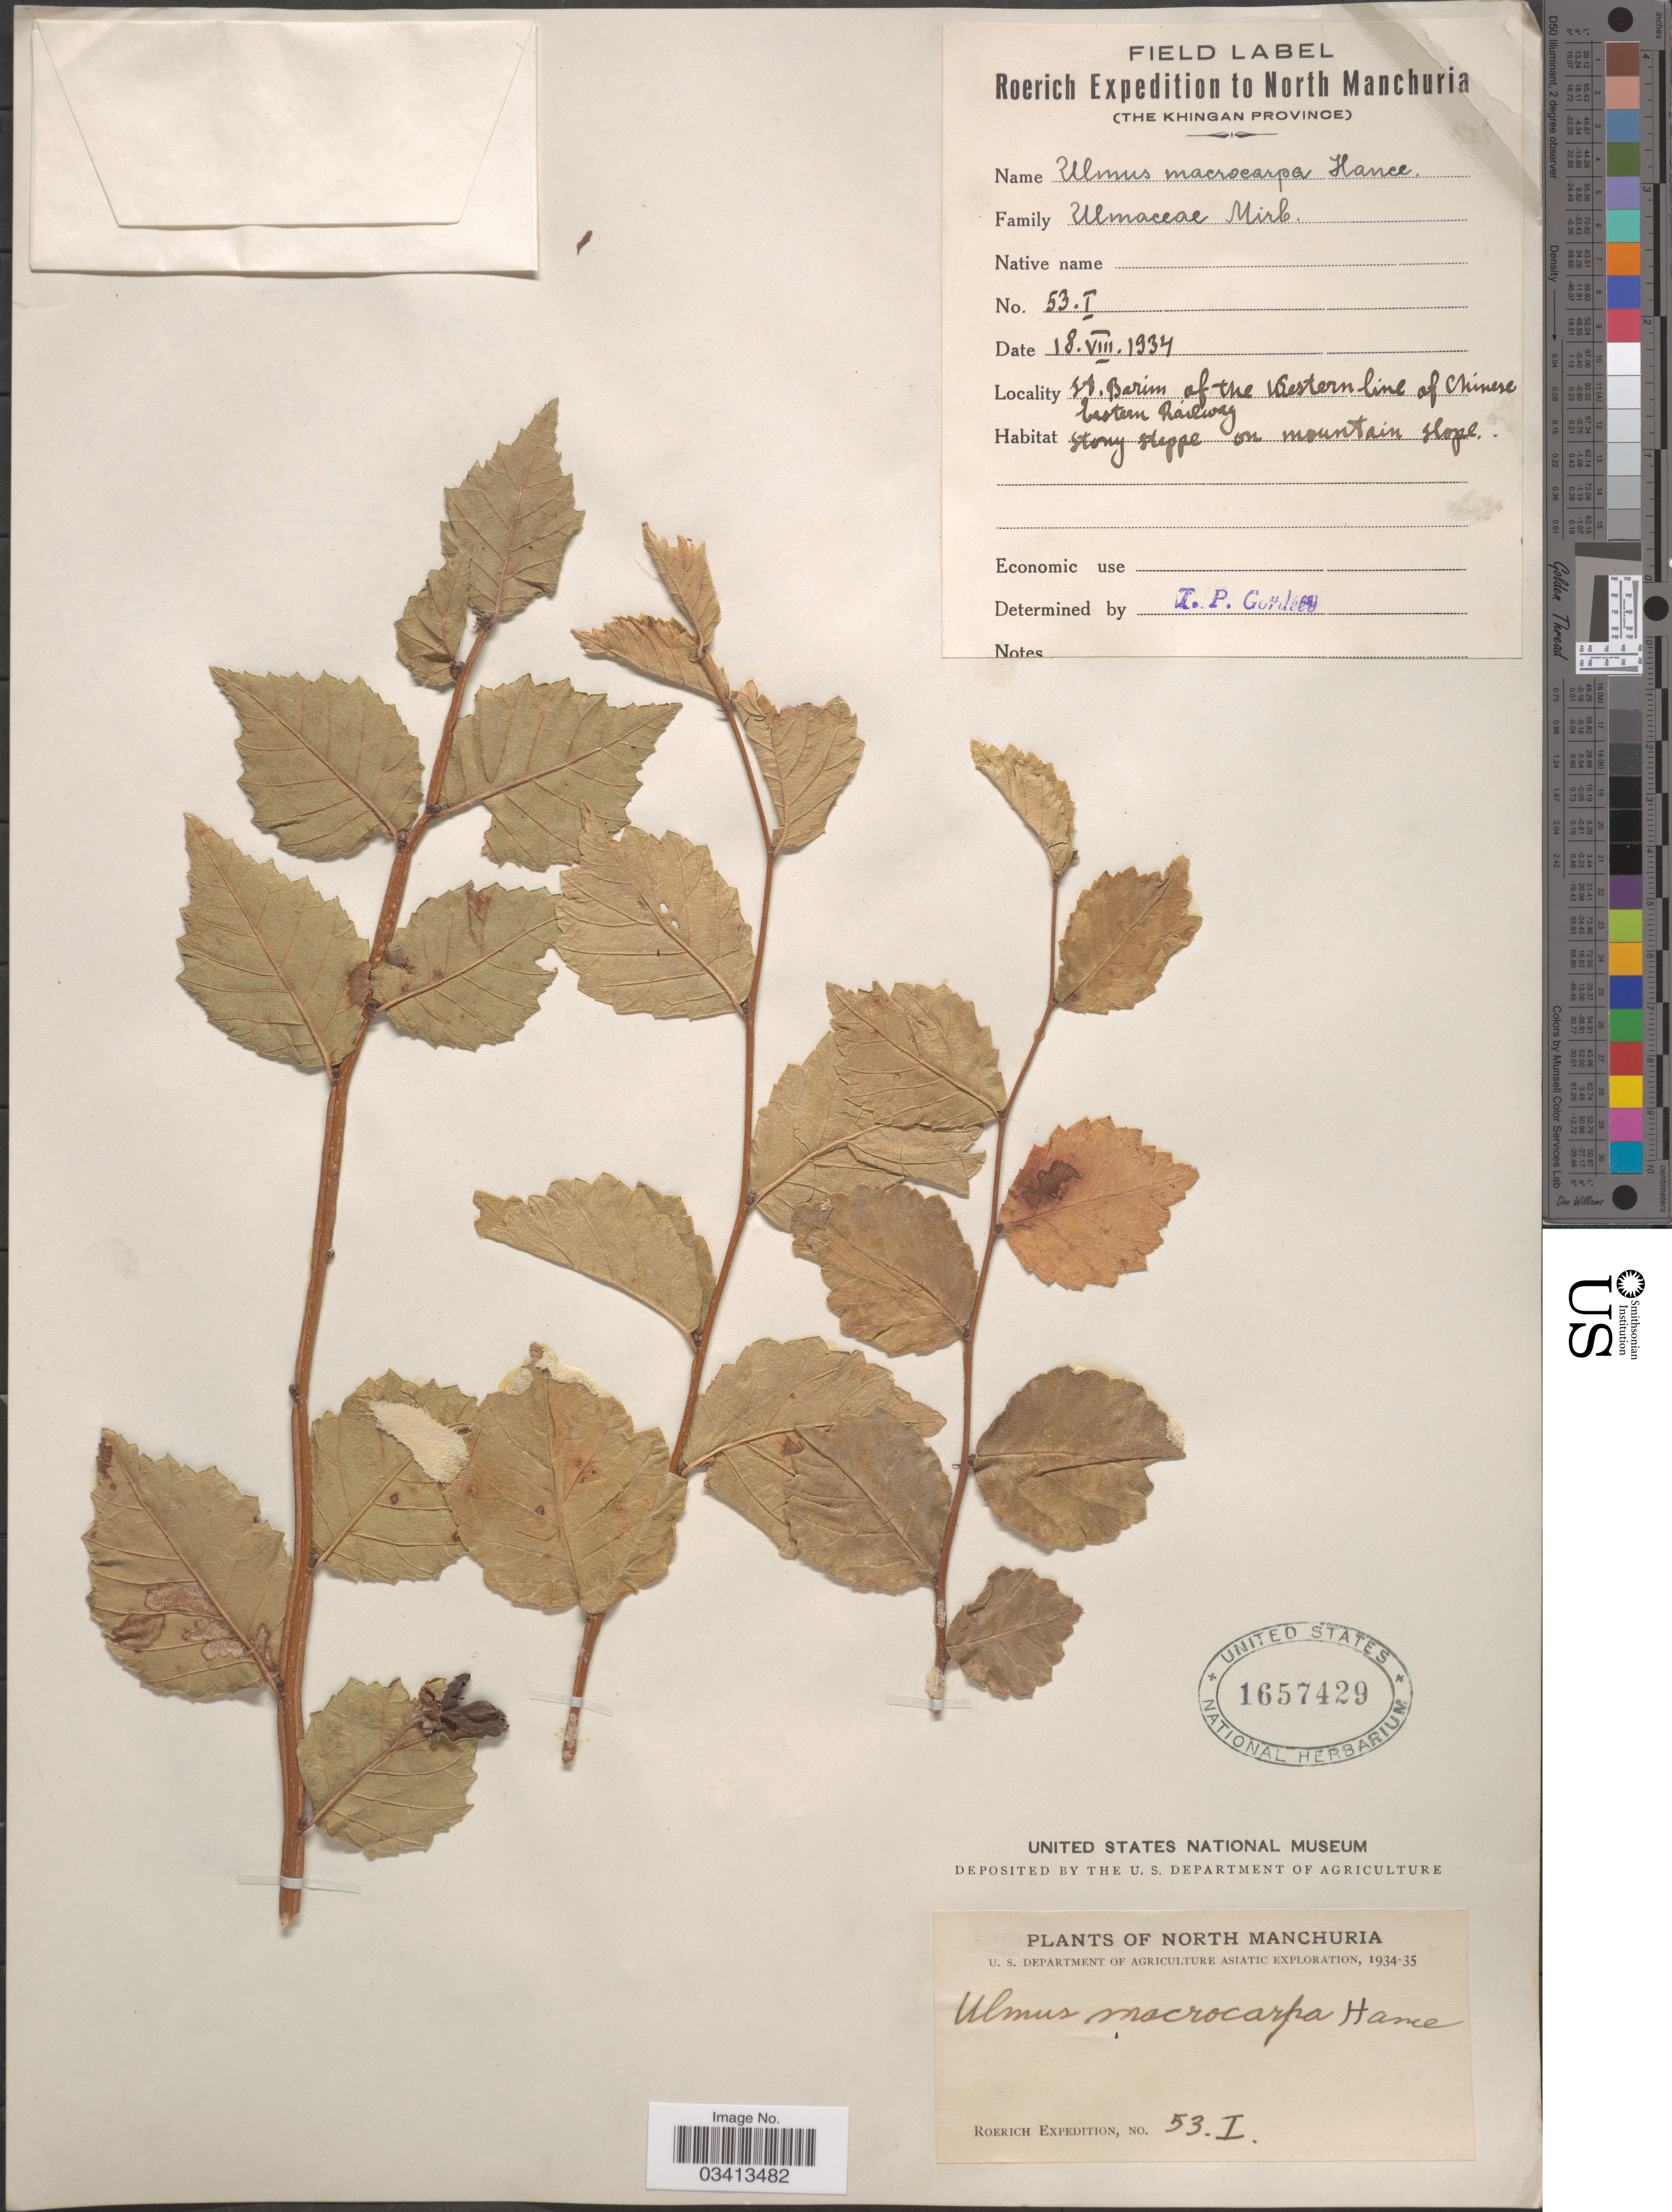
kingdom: Plantae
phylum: Tracheophyta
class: Magnoliopsida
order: Rosales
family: Ulmaceae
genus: Ulmus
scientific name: Ulmus macrocarpa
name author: Hance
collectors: Roerich Expedition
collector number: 53.I.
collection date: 1934-08-18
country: China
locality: North Manchuria (The Khingan Province). St. Barim of the Western line of Chinese Eastern Railway.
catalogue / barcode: US 1657429